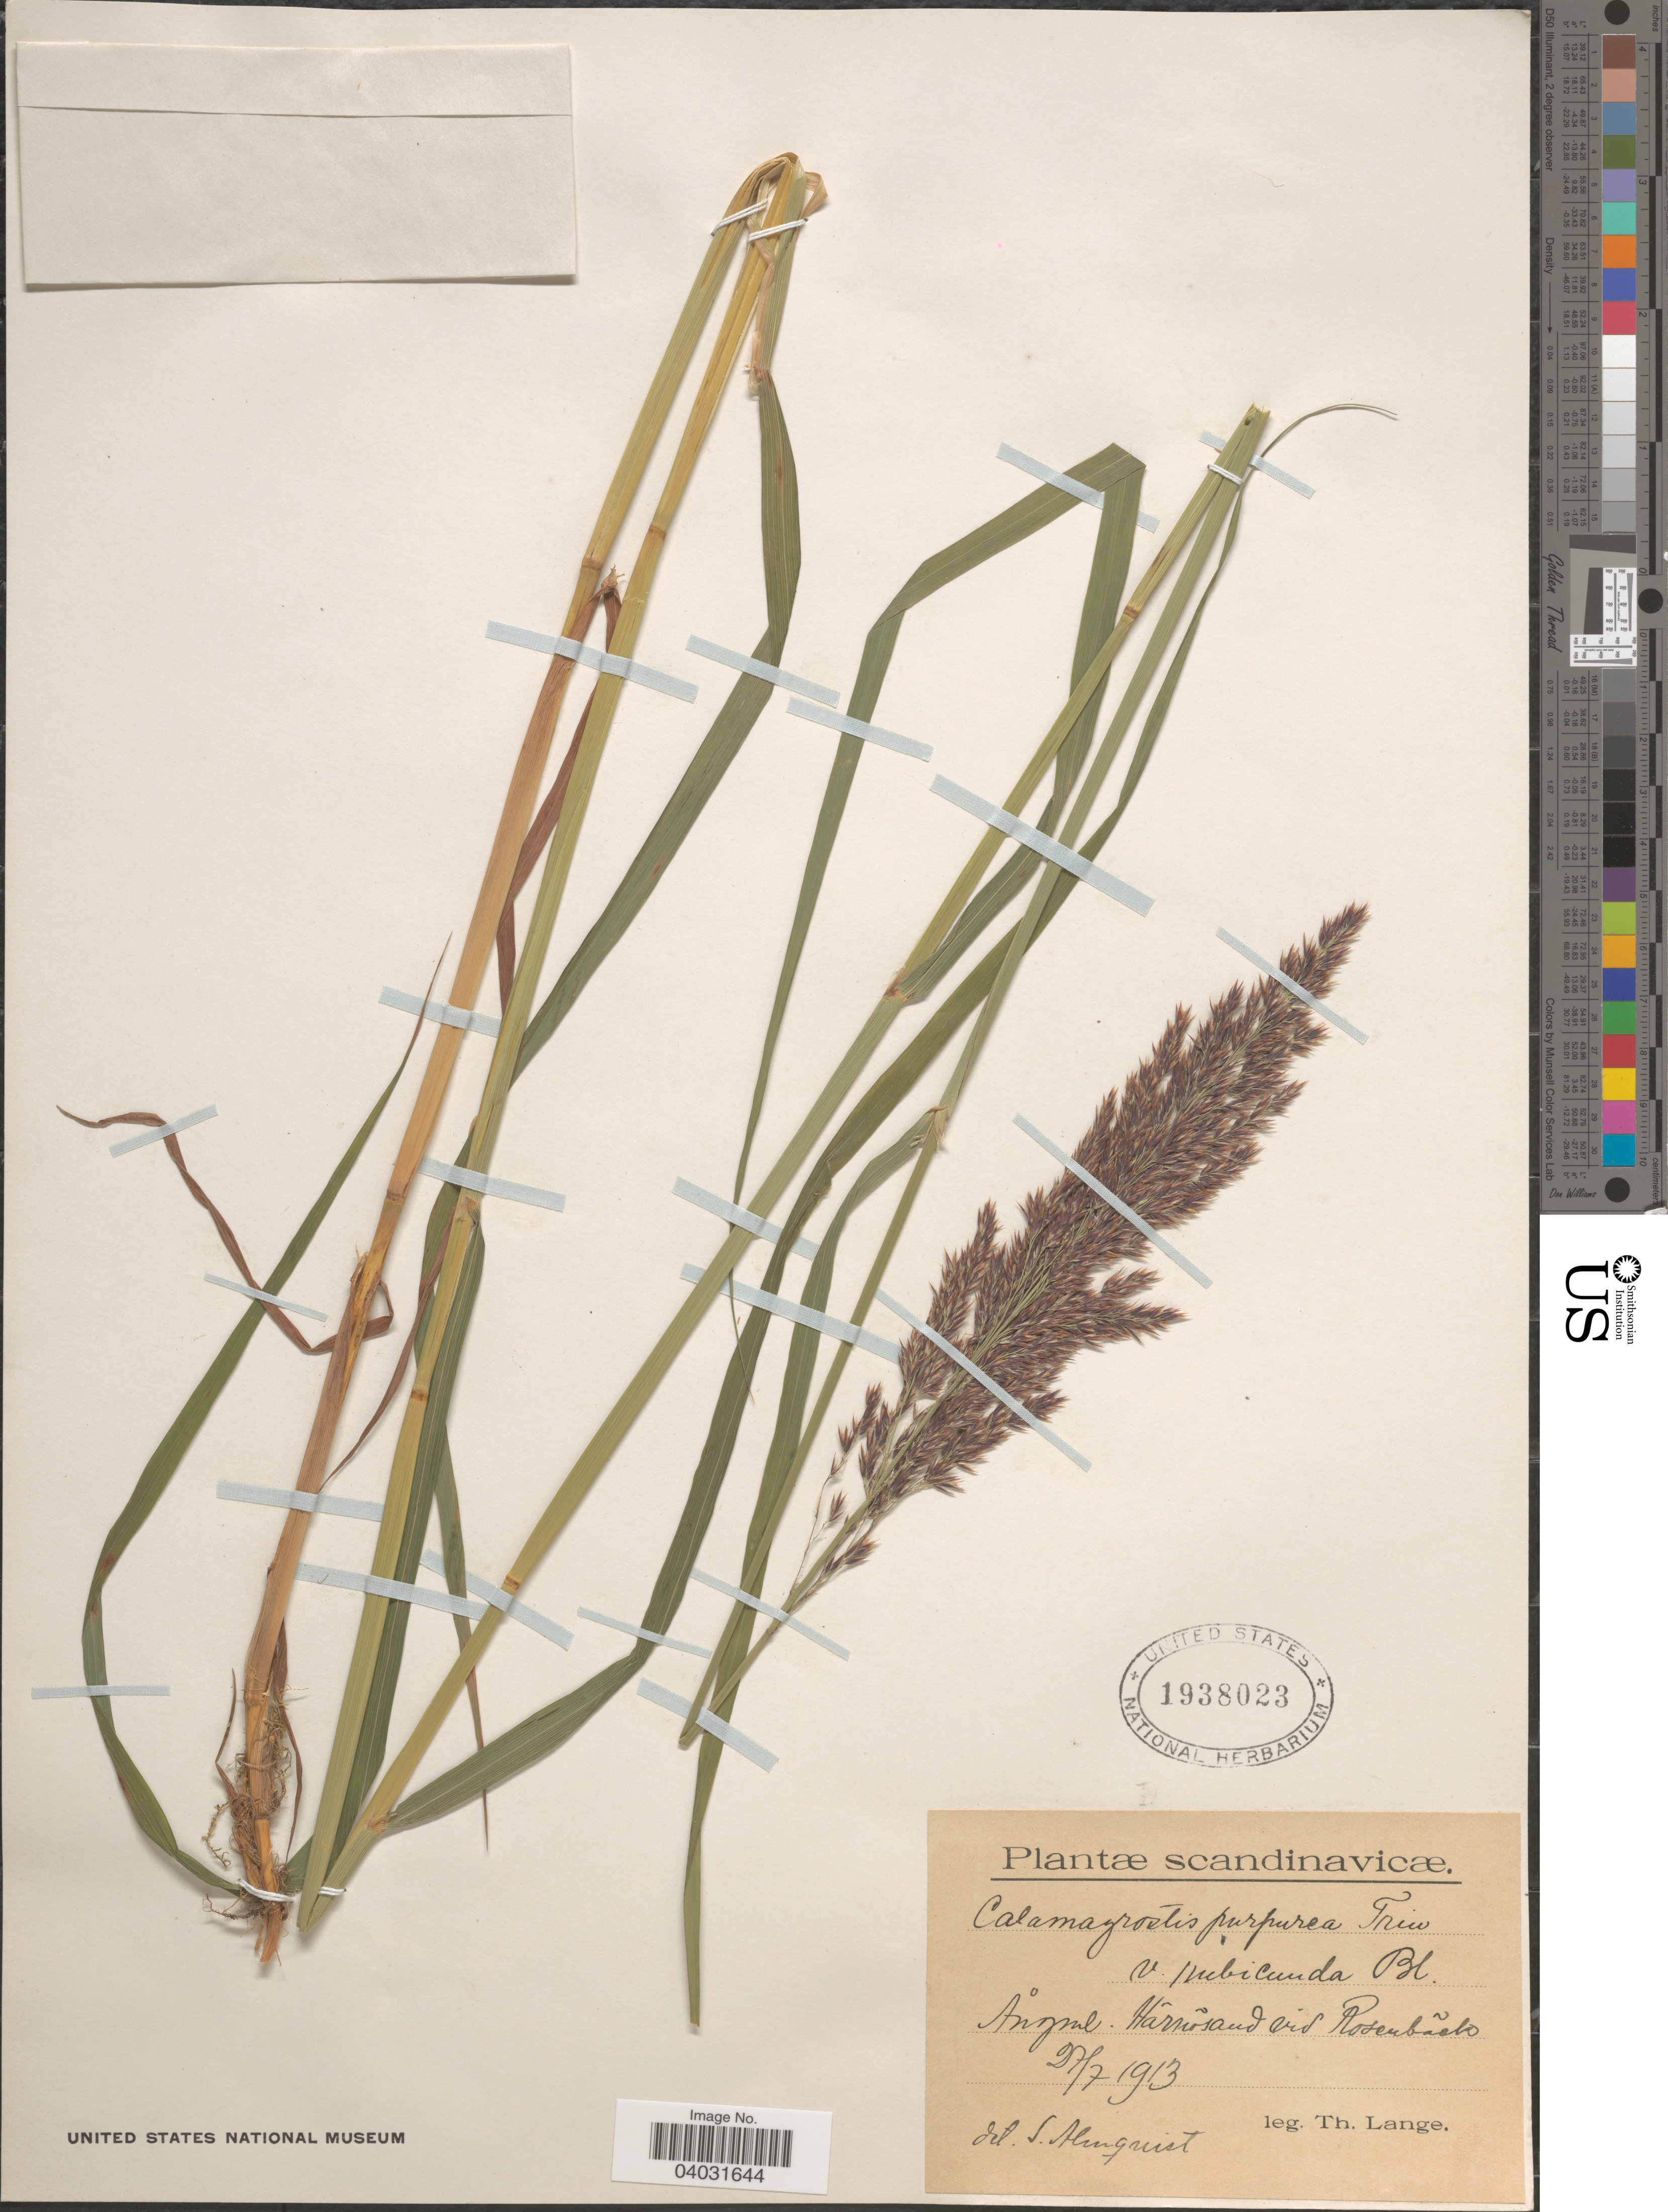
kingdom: Plantae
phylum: Tracheophyta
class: Liliopsida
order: Poales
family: Poaceae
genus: Calamagrostis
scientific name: Calamagrostis purpurea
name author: (Trin.) Trin.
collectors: T. Lange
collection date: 1913-07-27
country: Sweden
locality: Scandinavicæ. Ångrul. Harnosand vid Rosenback.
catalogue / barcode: US 1938023